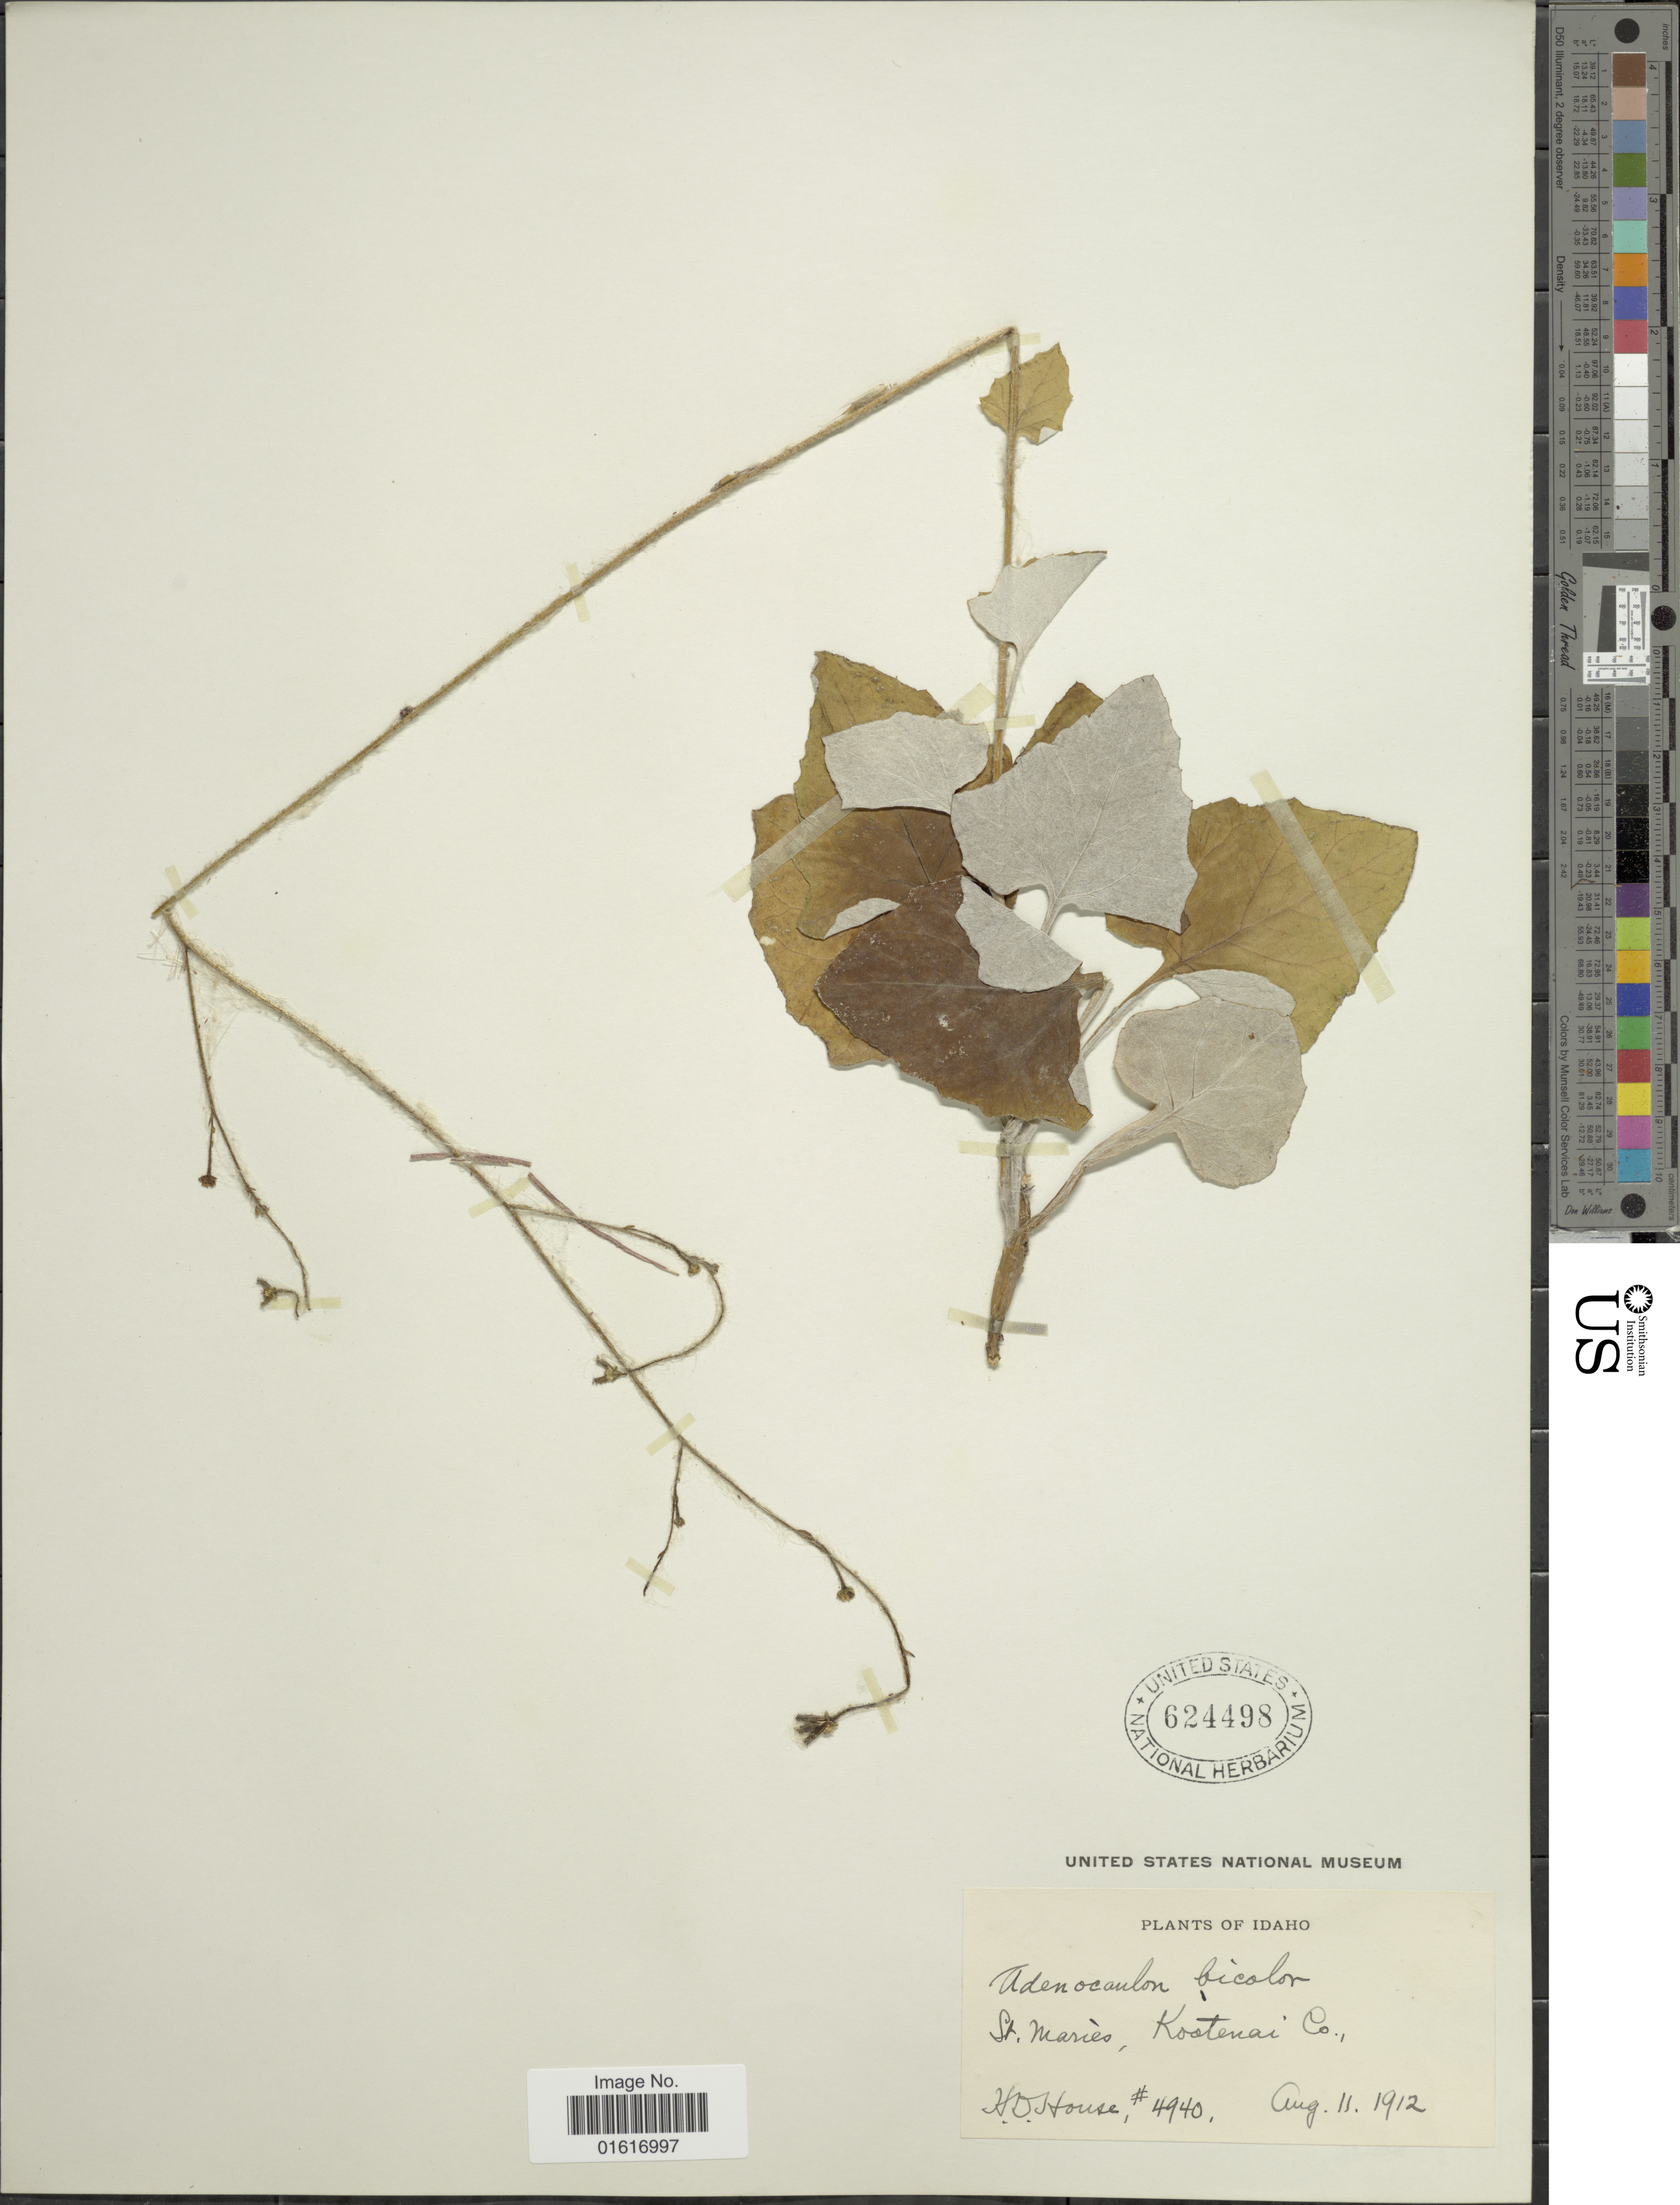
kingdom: Plantae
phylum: Tracheophyta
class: Magnoliopsida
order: Asterales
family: Asteraceae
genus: Adenocaulon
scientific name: Adenocaulon bicolor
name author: Hook.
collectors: H. D. House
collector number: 4940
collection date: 1912-08-11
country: United States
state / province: Idaho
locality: St. Maries, Koatenai Co.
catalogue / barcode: US 624498